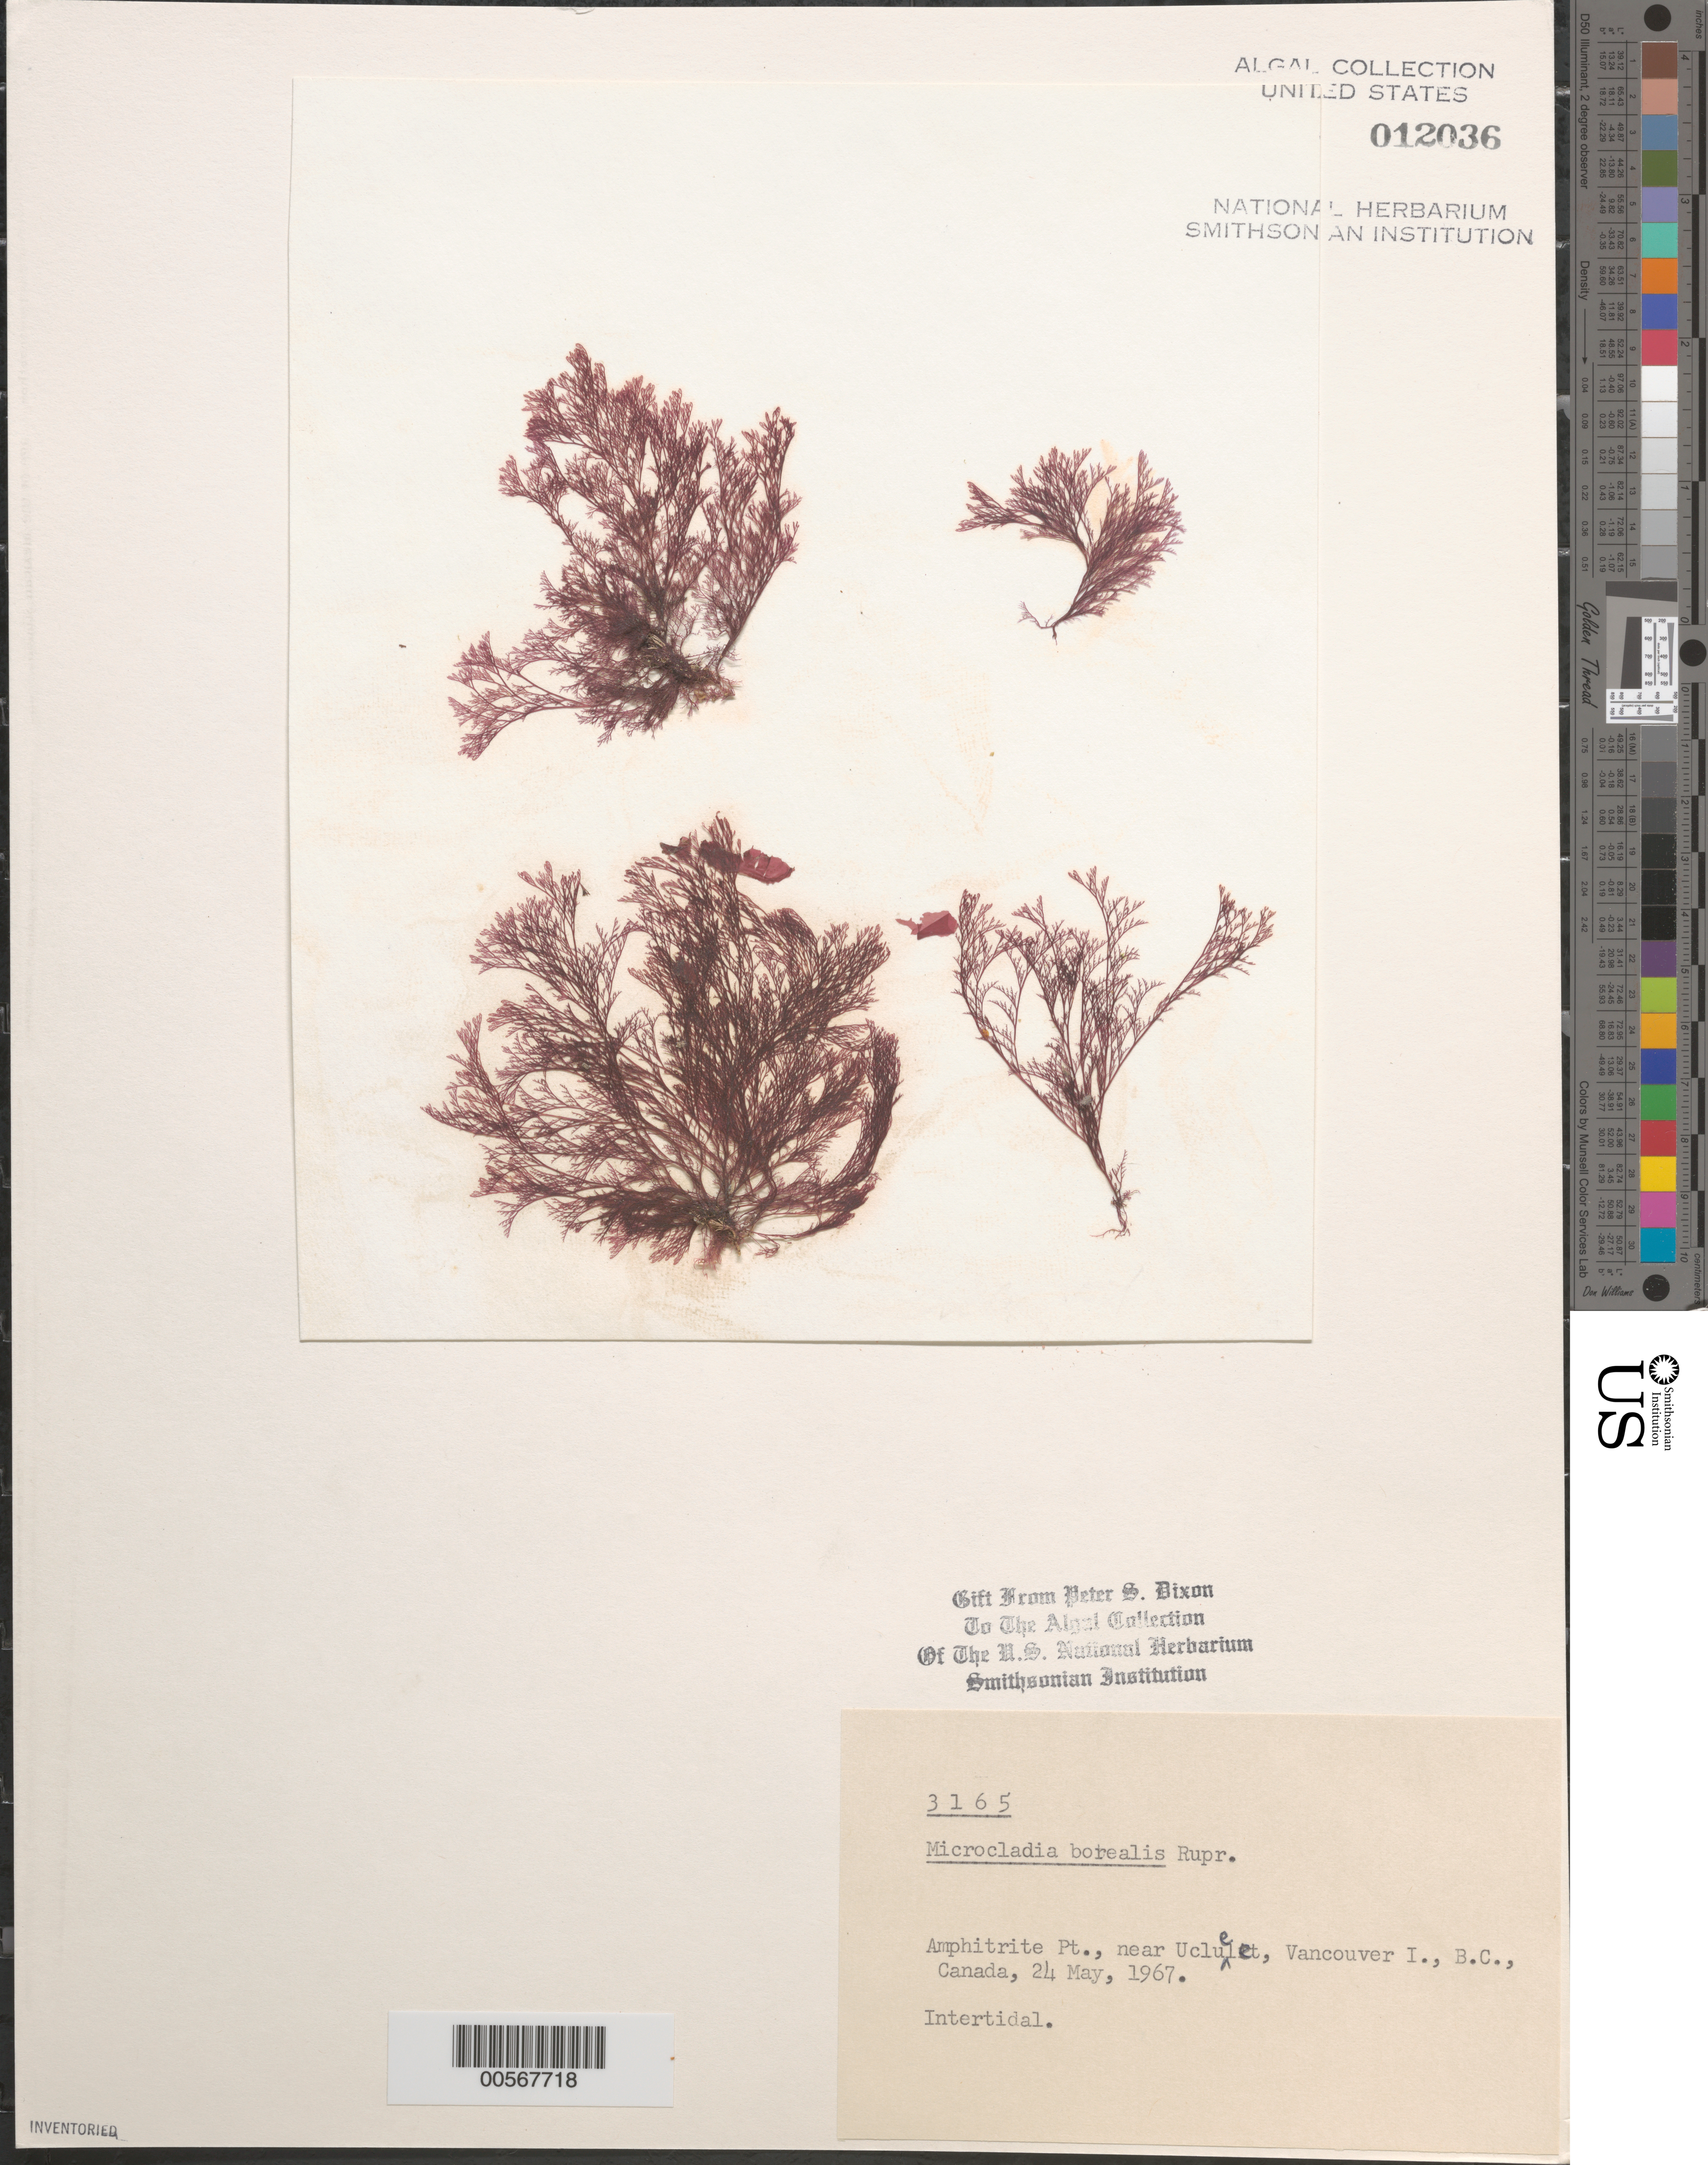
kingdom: Plantae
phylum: Rhodophyta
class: Florideophyceae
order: Ceramiales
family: Ceramiaceae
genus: Microcladia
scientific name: Microcladia borealis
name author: Rupr.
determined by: Dixon, P. S.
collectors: P. S. Dixon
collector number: PSD 3165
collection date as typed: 24 May 1967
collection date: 1967-05-24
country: Canada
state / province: British Columbia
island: Vancouver Island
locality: Amphitrite Point, near Ucluelet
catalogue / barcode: US 12036